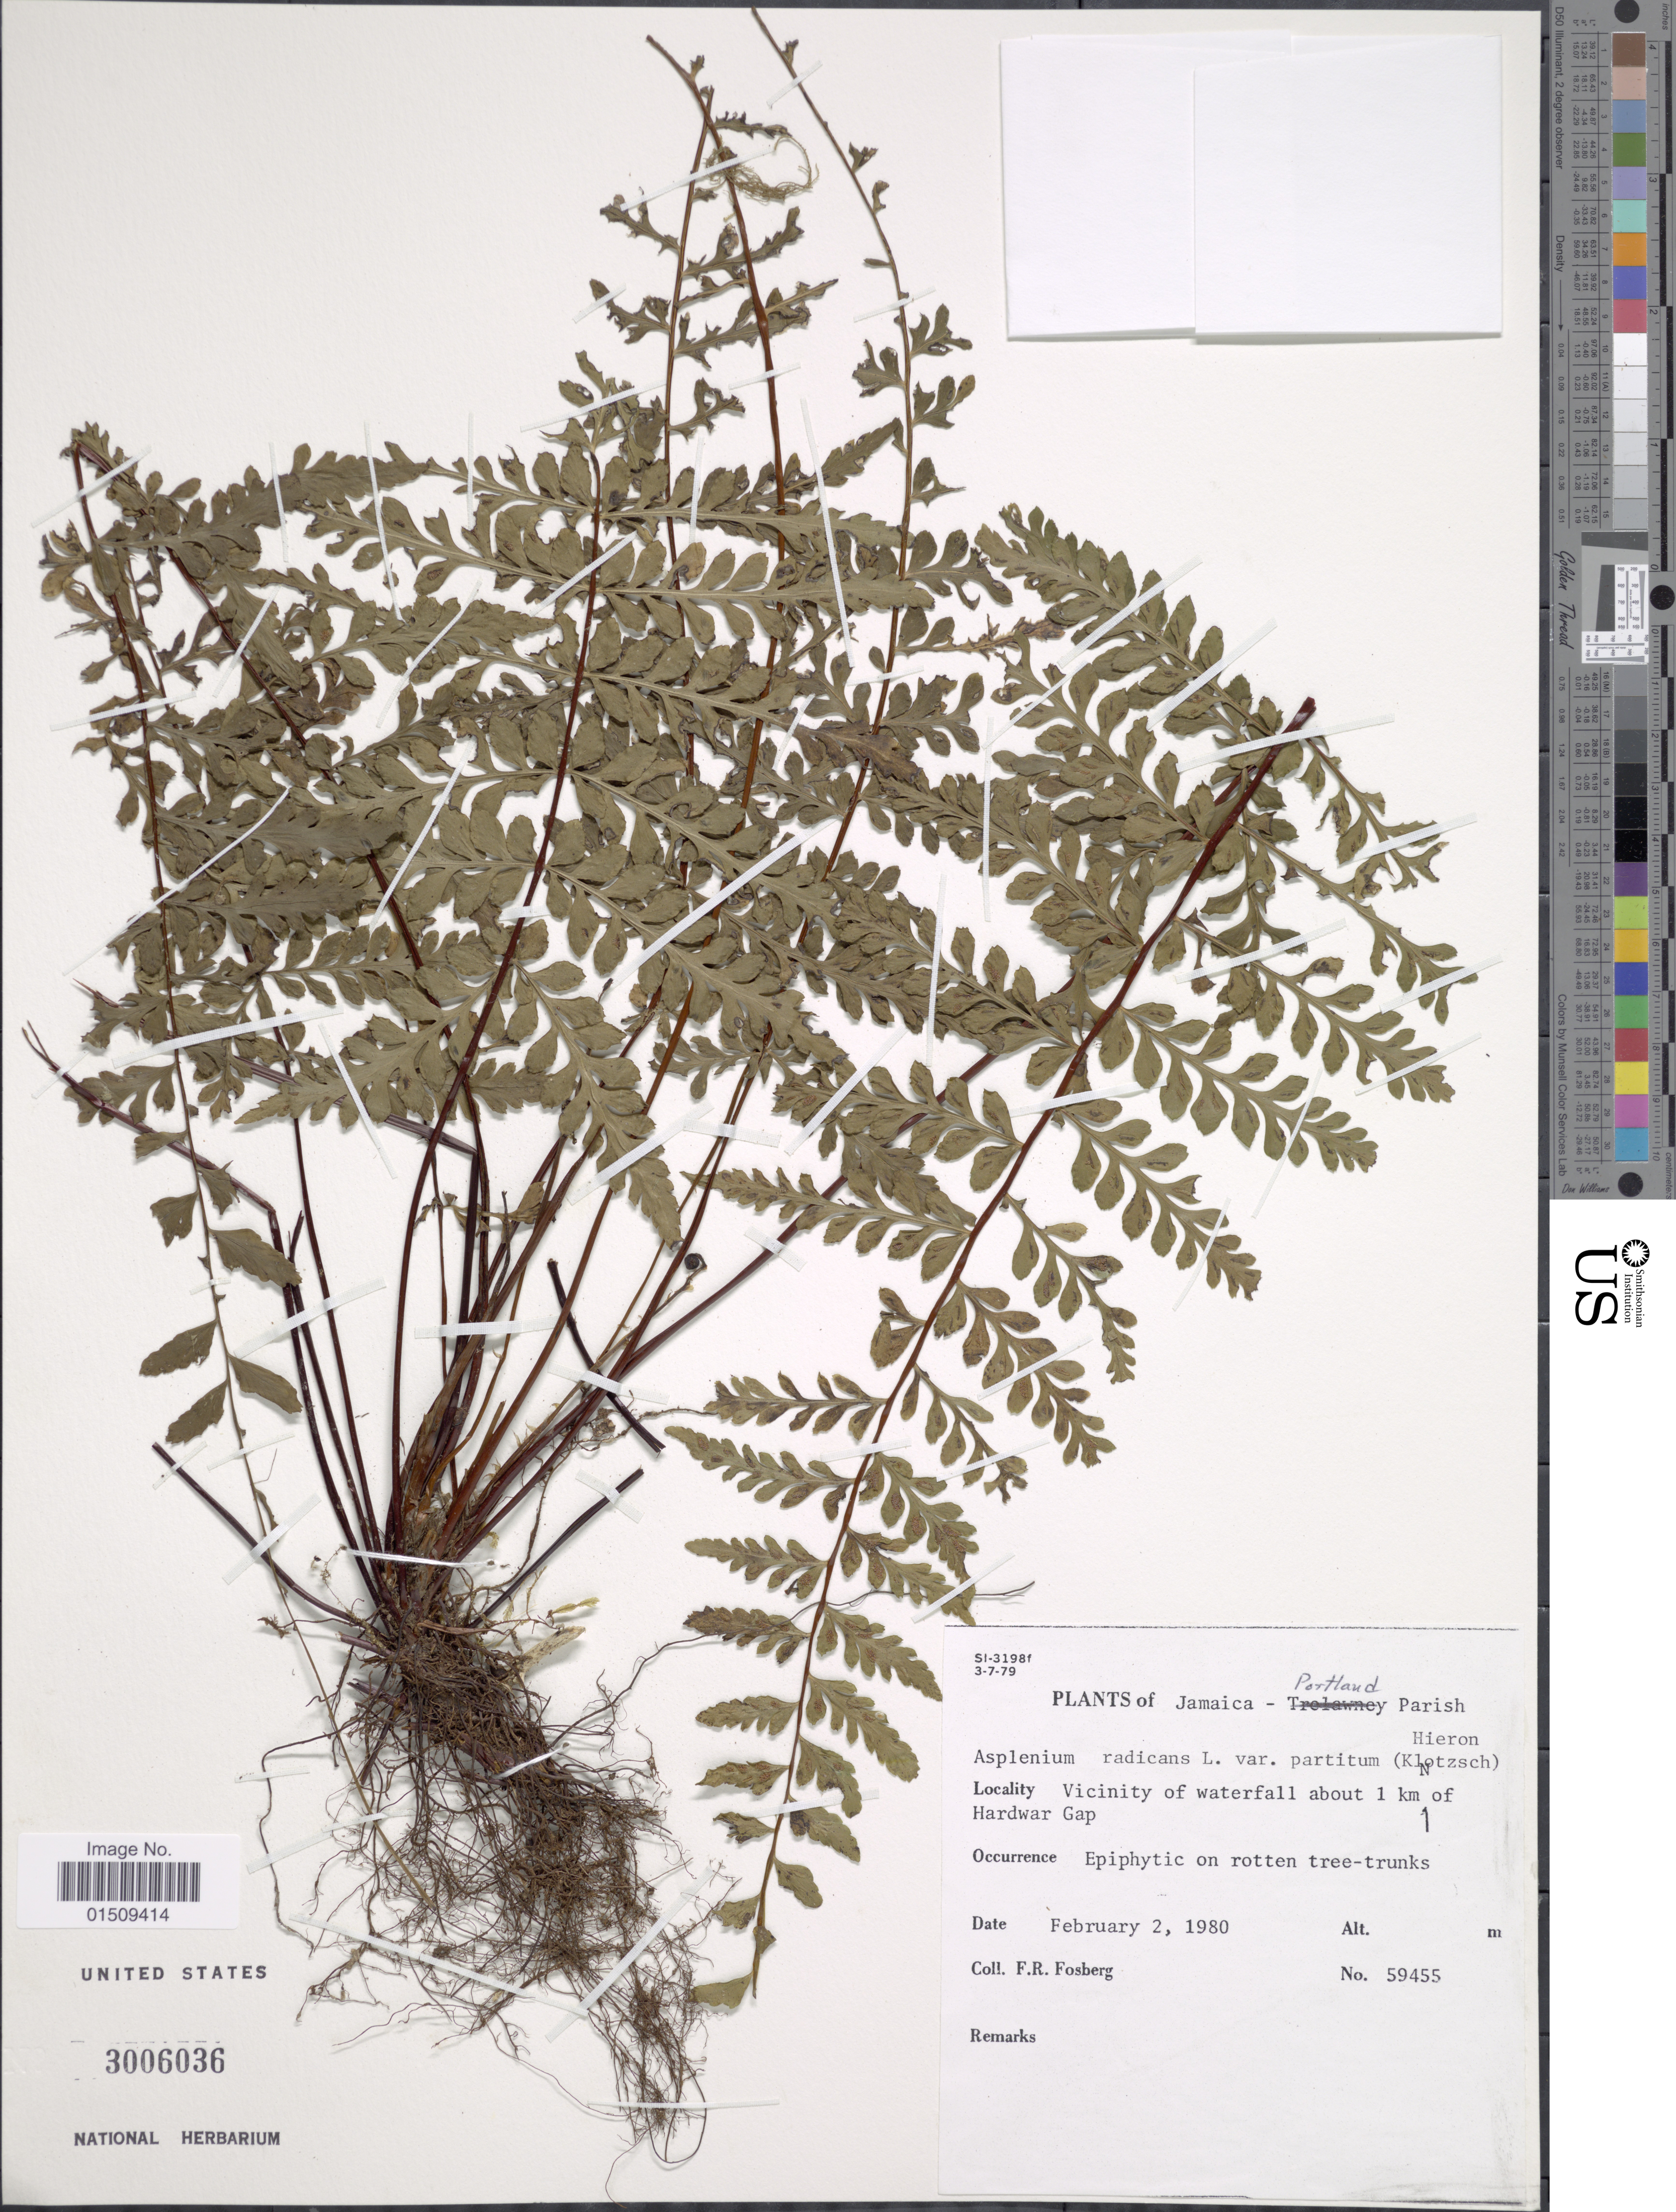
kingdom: Plantae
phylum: Tracheophyta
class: Polypodiopsida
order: Polypodiales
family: Aspleniaceae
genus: Asplenium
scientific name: Asplenium radicans var. radicans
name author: L.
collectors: F. R. Fosberg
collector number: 59455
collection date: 1980-02-02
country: Jamaica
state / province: Portland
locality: Portland Parish. Vicinity of waterfall about 1 km of Hardwar Gap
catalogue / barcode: US 3006036